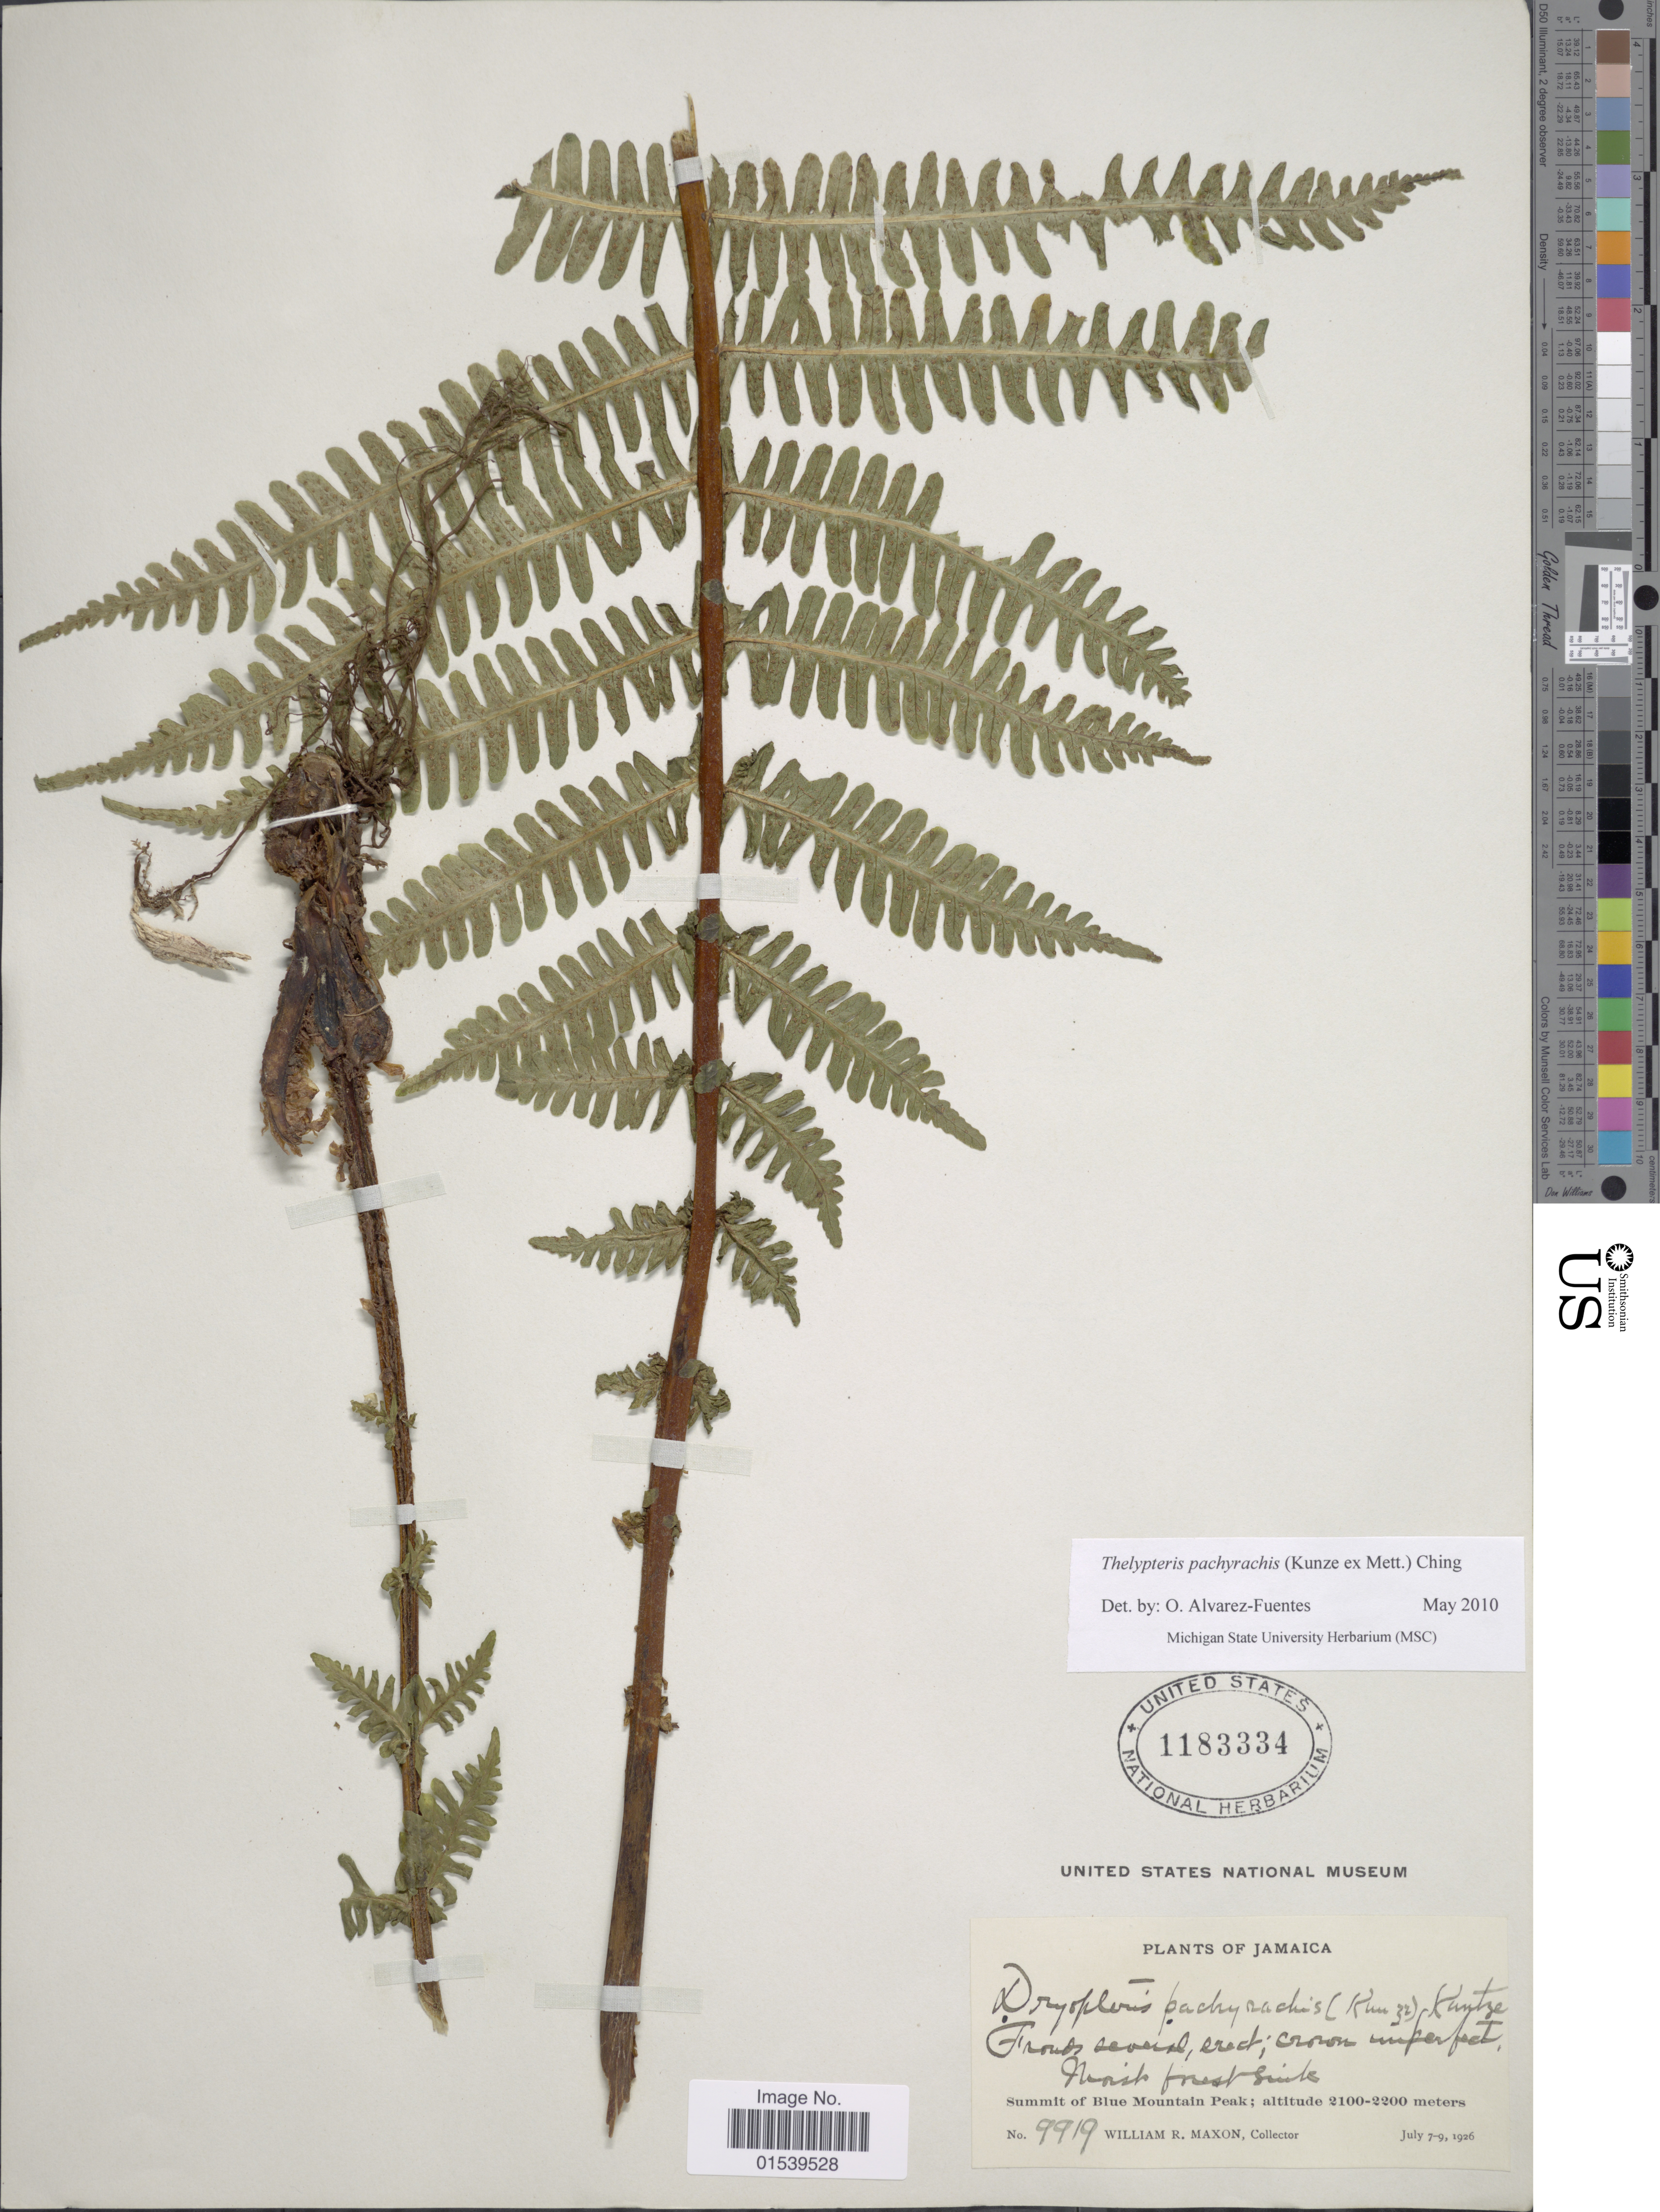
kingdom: Plantae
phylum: Tracheophyta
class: Polypodiopsida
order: Polypodiales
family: Thelypteridaceae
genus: Amauropelta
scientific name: Amauropelta pachyrachis (Kunze) comb. nov., ined 2015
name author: (Kunze)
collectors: W. R. Maxon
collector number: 9919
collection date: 1926-07-07/1926-07-09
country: Jamaica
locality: Summit of Blue Mountain Peak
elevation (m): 2100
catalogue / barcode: US 1183334